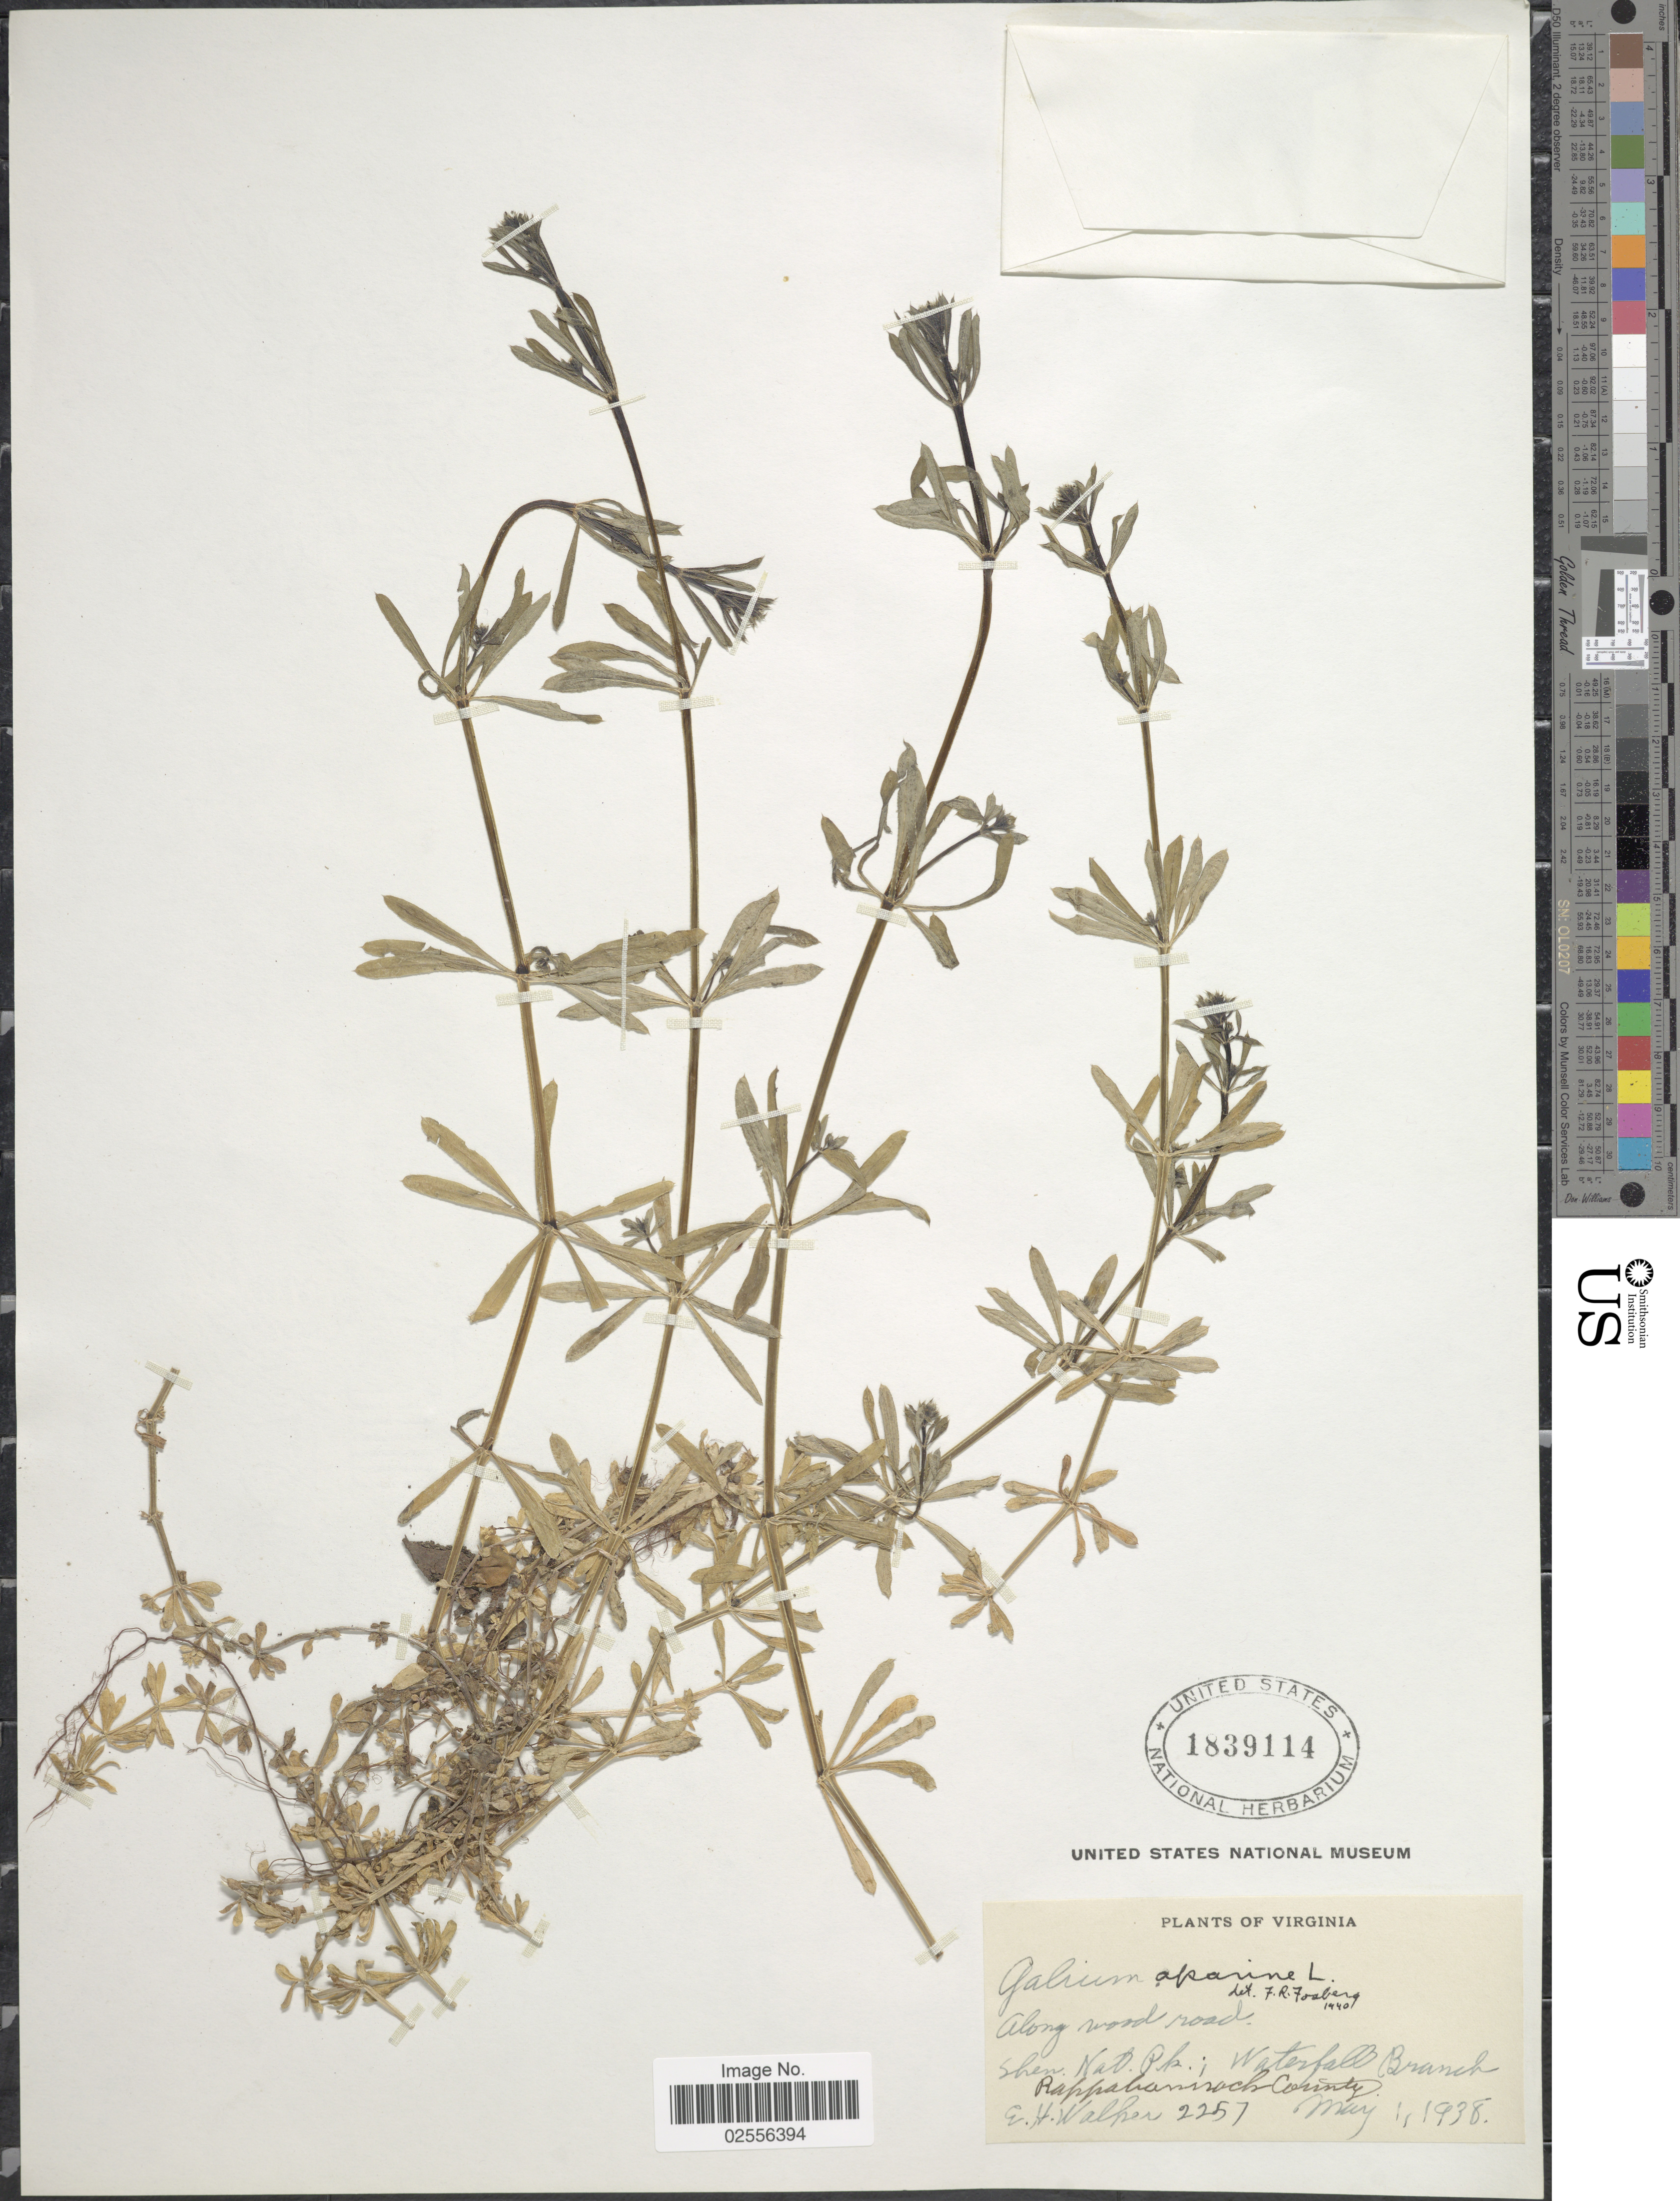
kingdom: Plantae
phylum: Tracheophyta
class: Magnoliopsida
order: Gentianales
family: Rubiaceae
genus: Galium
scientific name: Galium aparine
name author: L.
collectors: E. H. Walker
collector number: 2257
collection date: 1938-05-01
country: United States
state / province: Virginia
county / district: Rappahannock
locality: Shen. Nat. Pk.; Waterfall Branch. Rappahannock County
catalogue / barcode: US 1839114